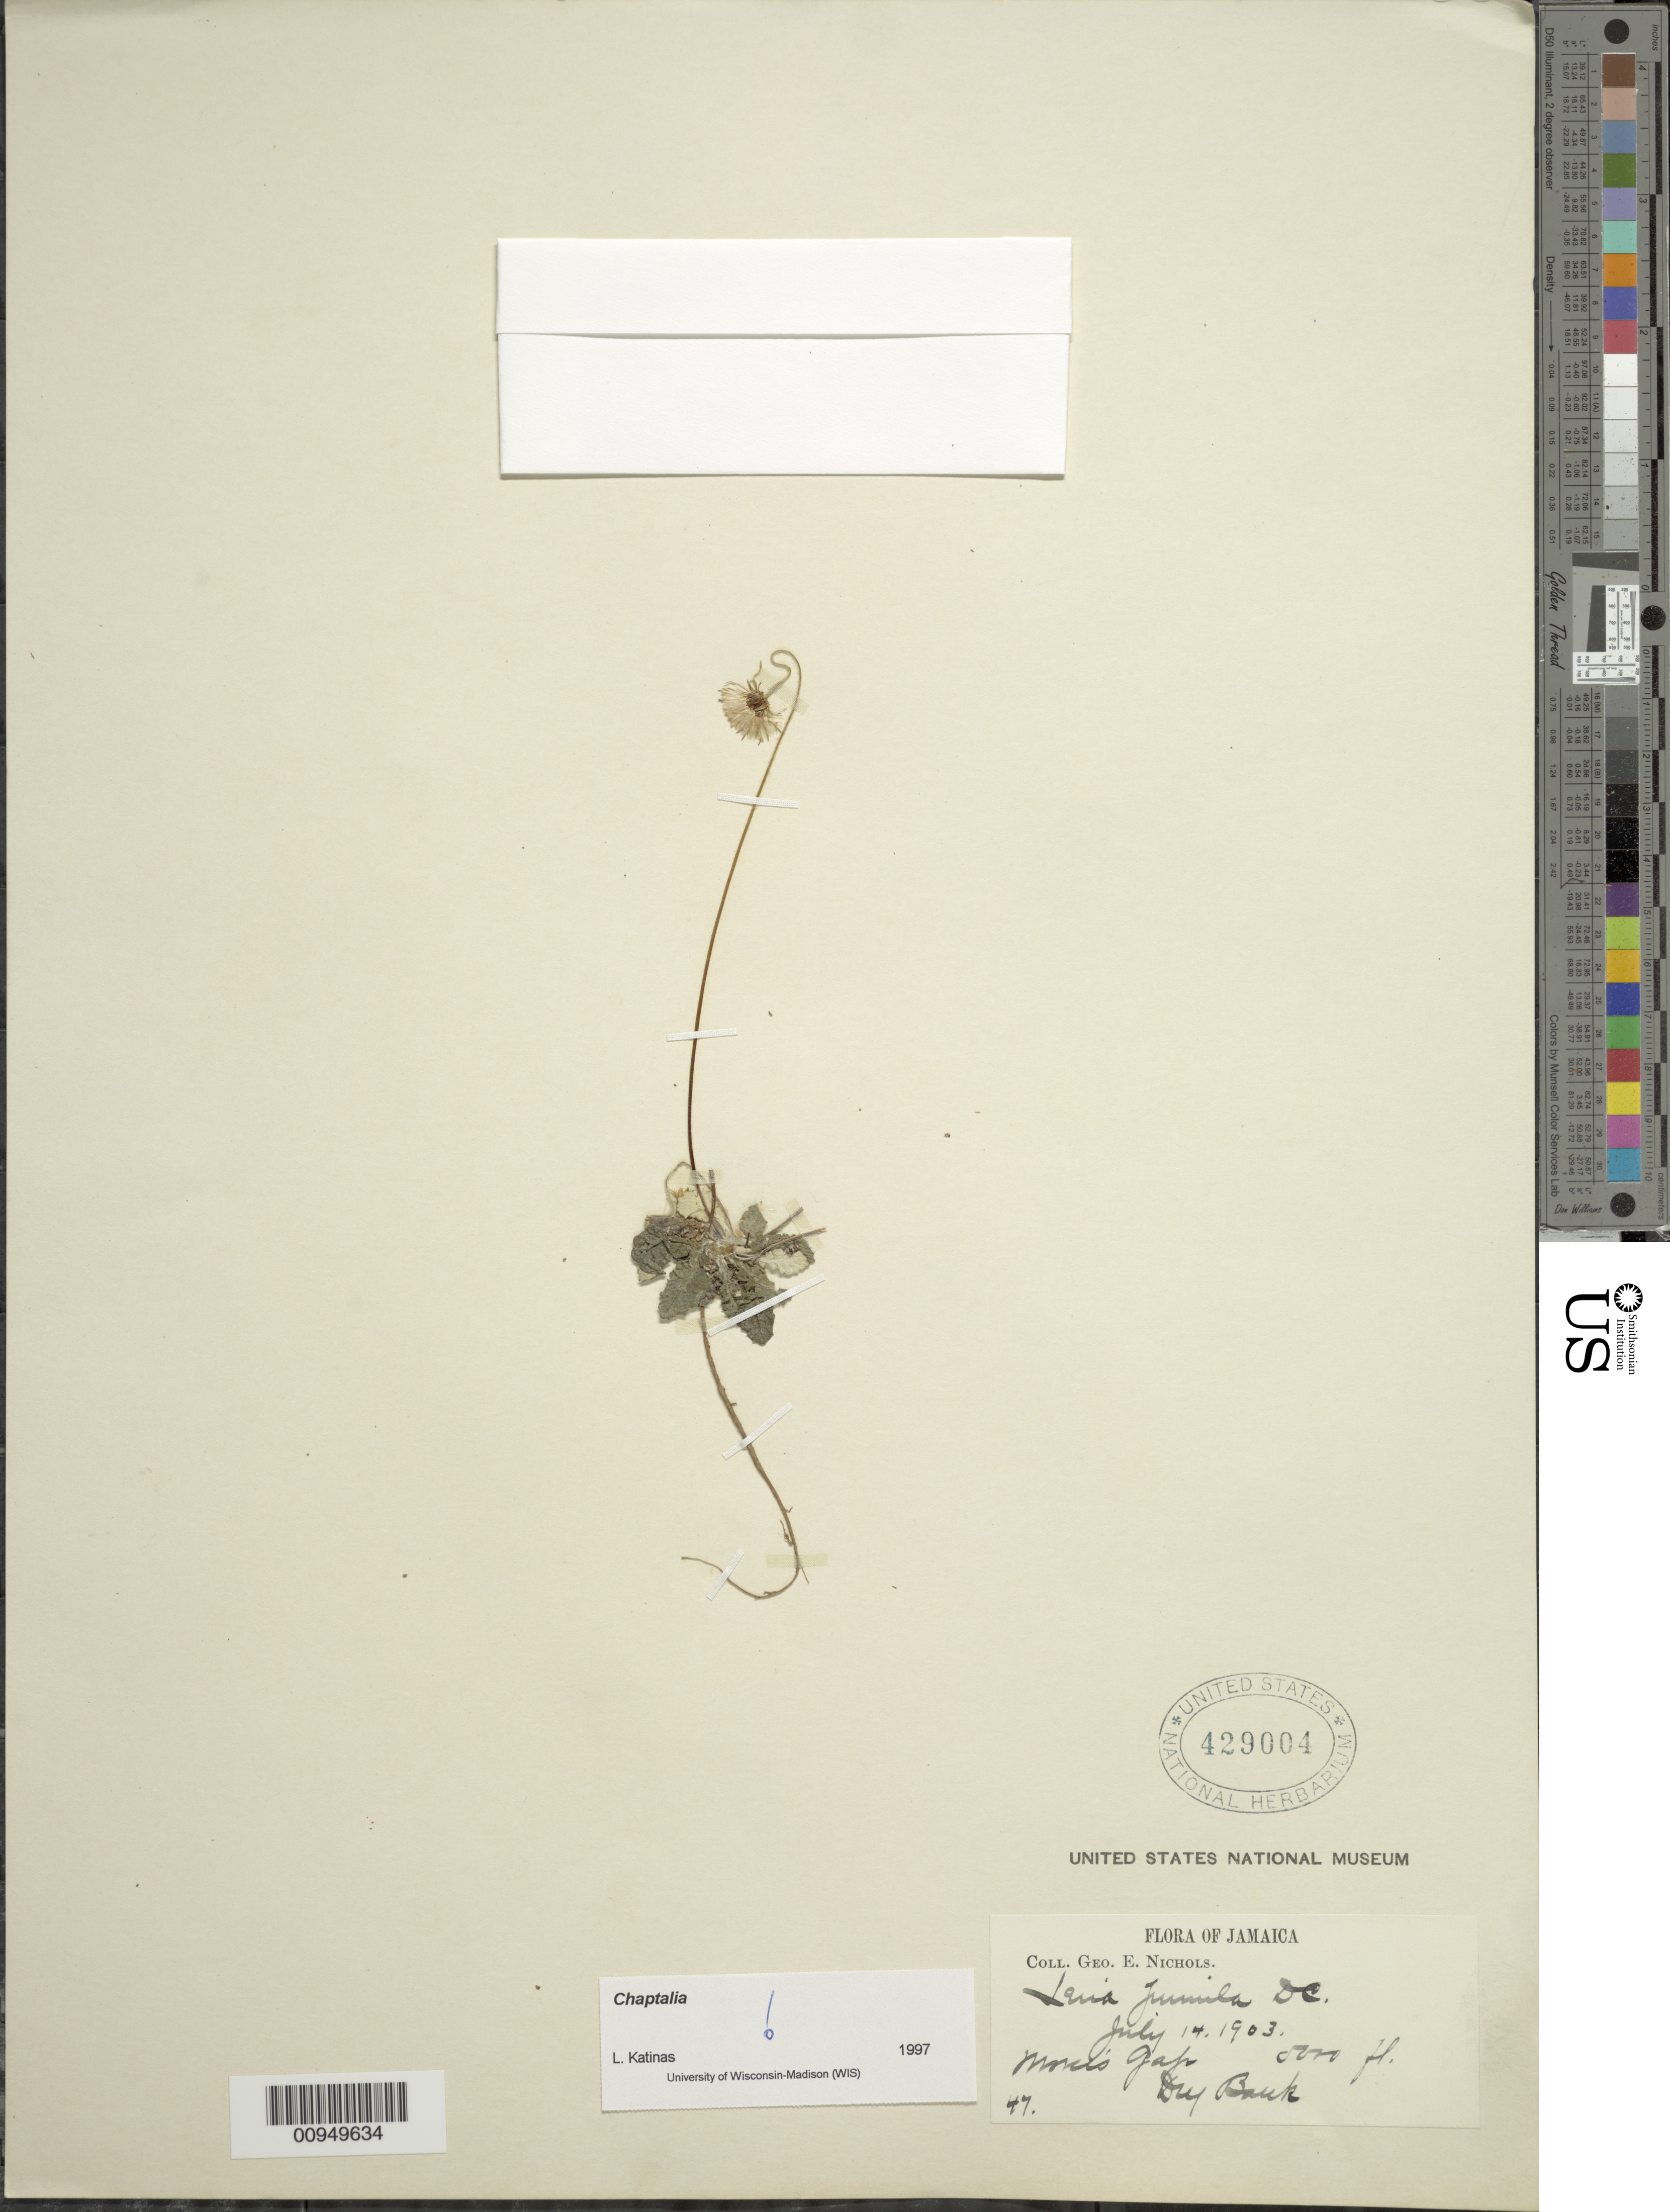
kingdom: Plantae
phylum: Tracheophyta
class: Magnoliopsida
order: Asterales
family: Asteraceae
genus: Chaptalia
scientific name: Chaptalia pumila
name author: (Sw.) Urb.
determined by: Katinas, L.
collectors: G. E. Nichols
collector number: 47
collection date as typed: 14 Jul 1903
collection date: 1903-07-14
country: Jamaica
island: Jamaica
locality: Morces Gap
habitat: Dry bank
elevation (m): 1524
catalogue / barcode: US 429004